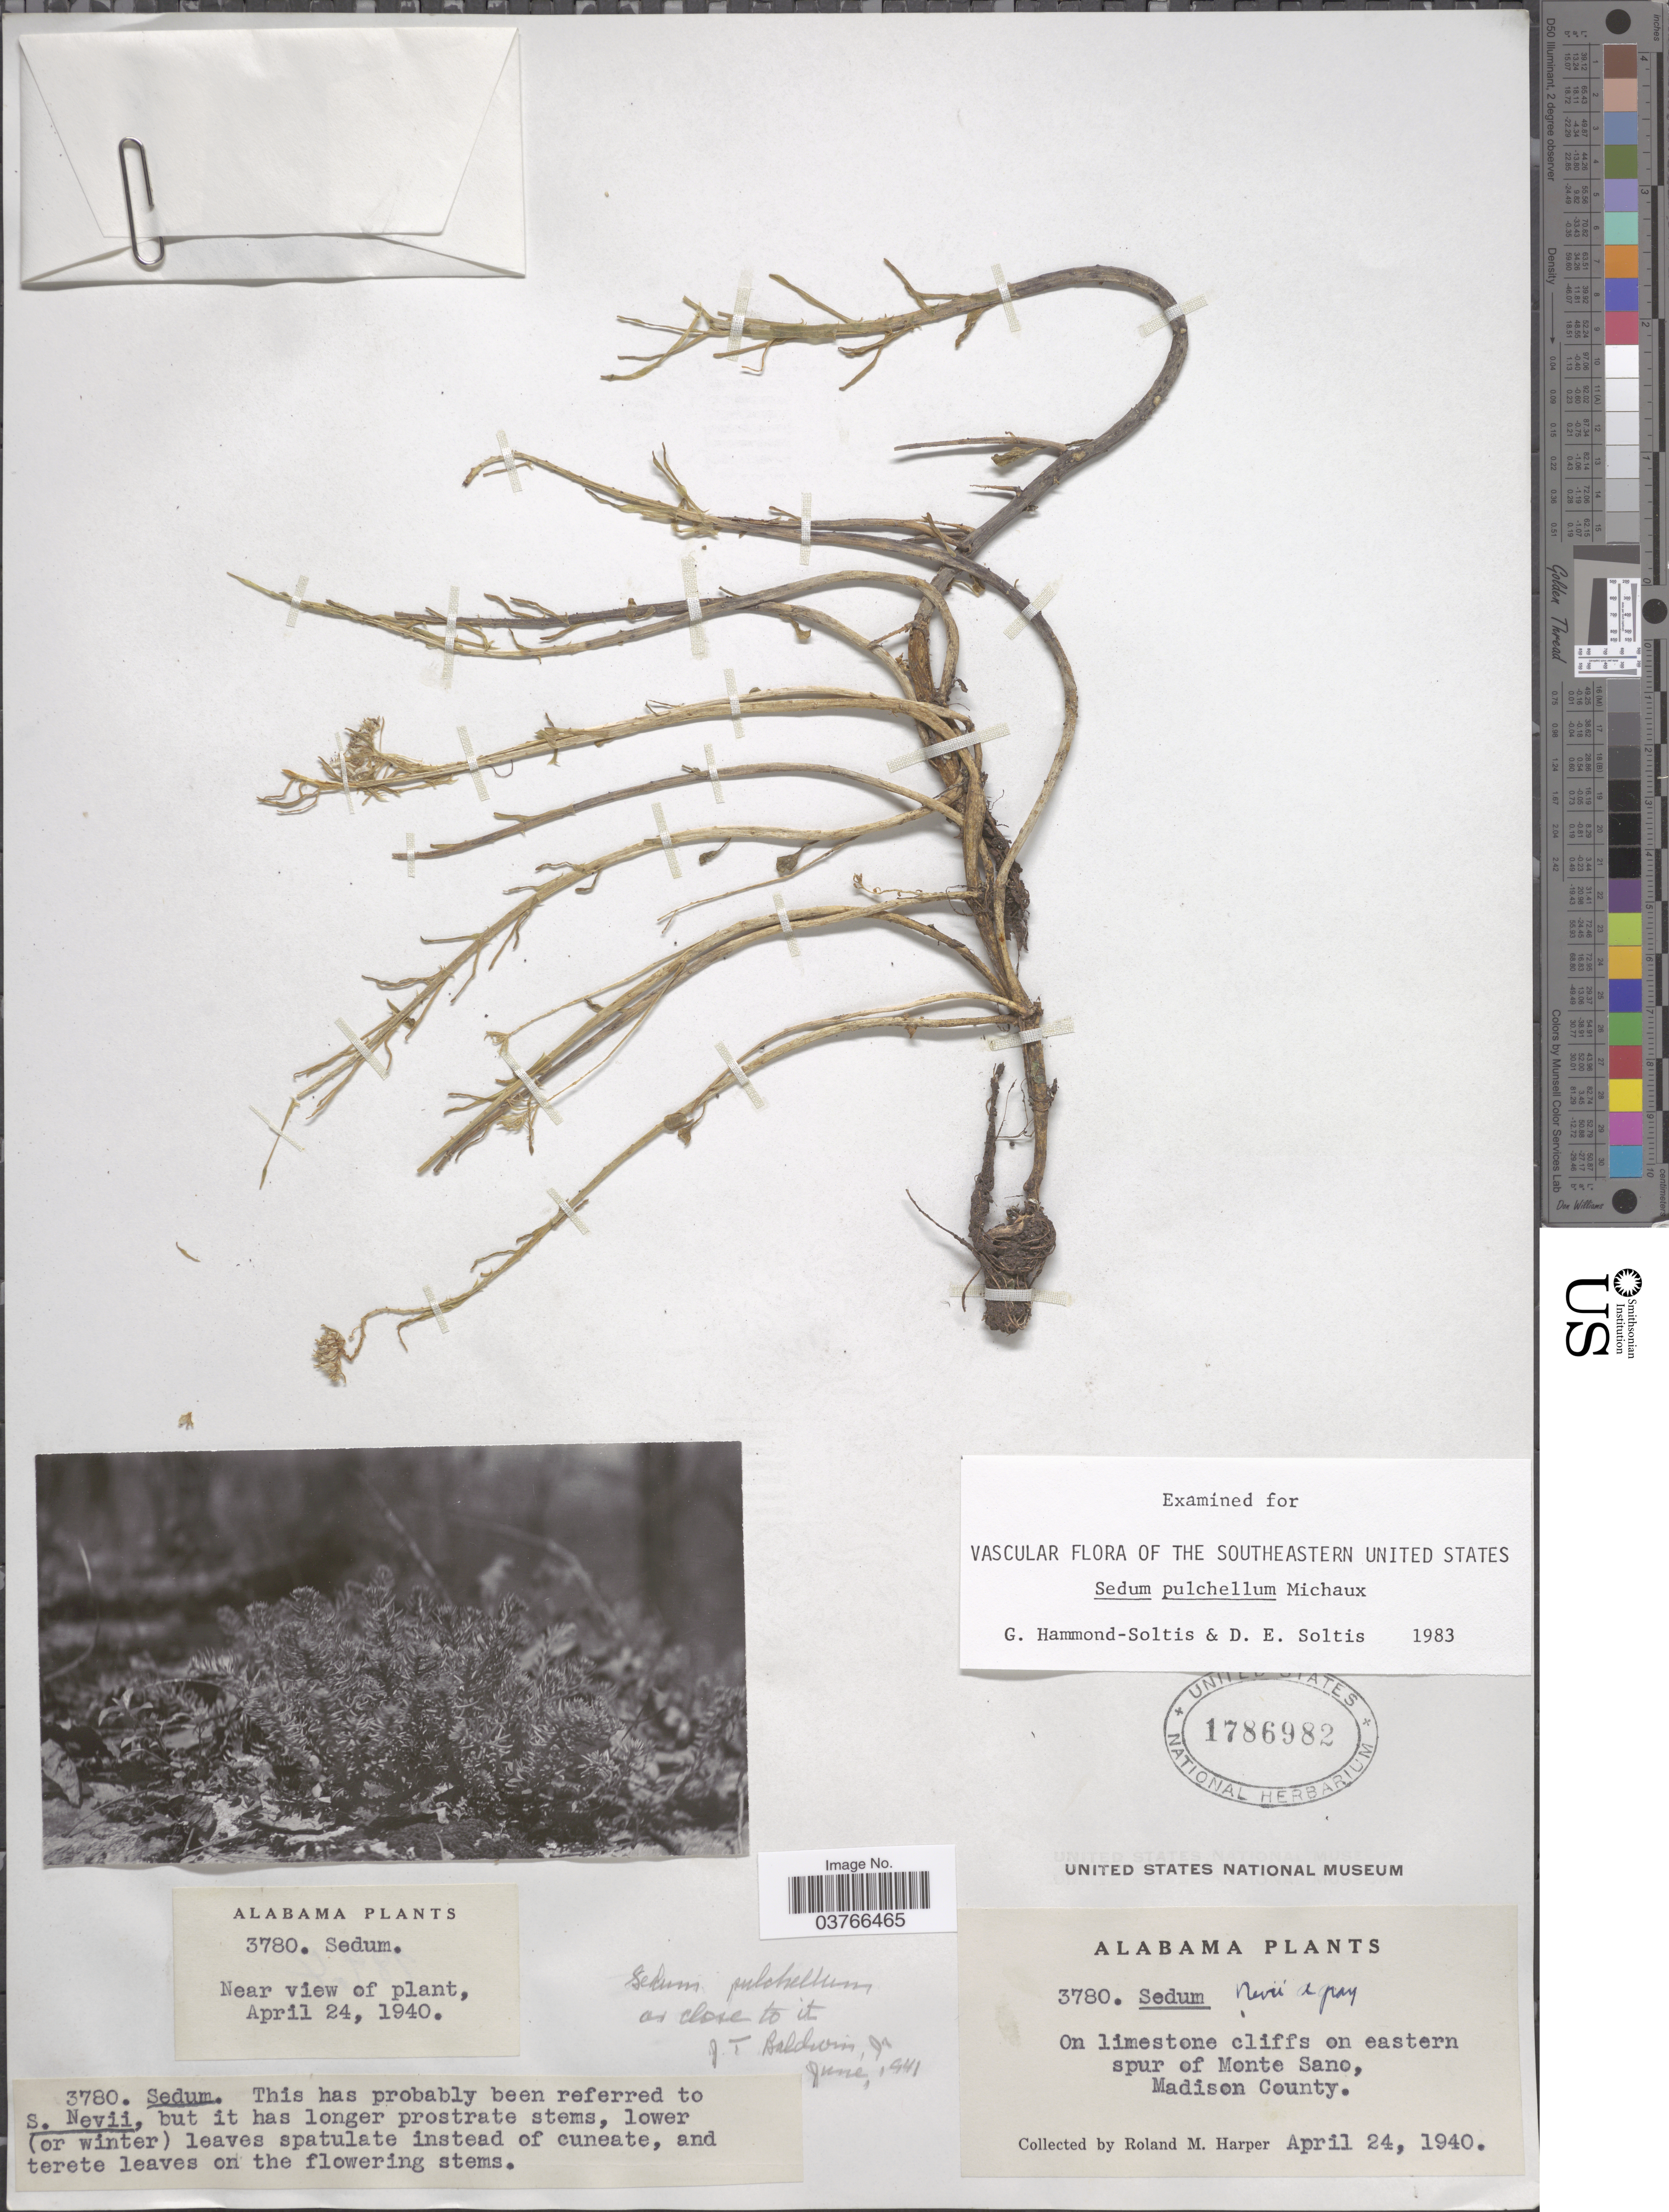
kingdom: Plantae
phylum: Tracheophyta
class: Magnoliopsida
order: Saxifragales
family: Crassulaceae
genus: Sedum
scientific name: Sedum pulchellum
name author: Michx.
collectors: R. M. Harper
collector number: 3780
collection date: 1940-04-24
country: United States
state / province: Alabama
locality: On limestone cliffs on eastern spur of Monte Sano, Madison County.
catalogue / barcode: US 1786982